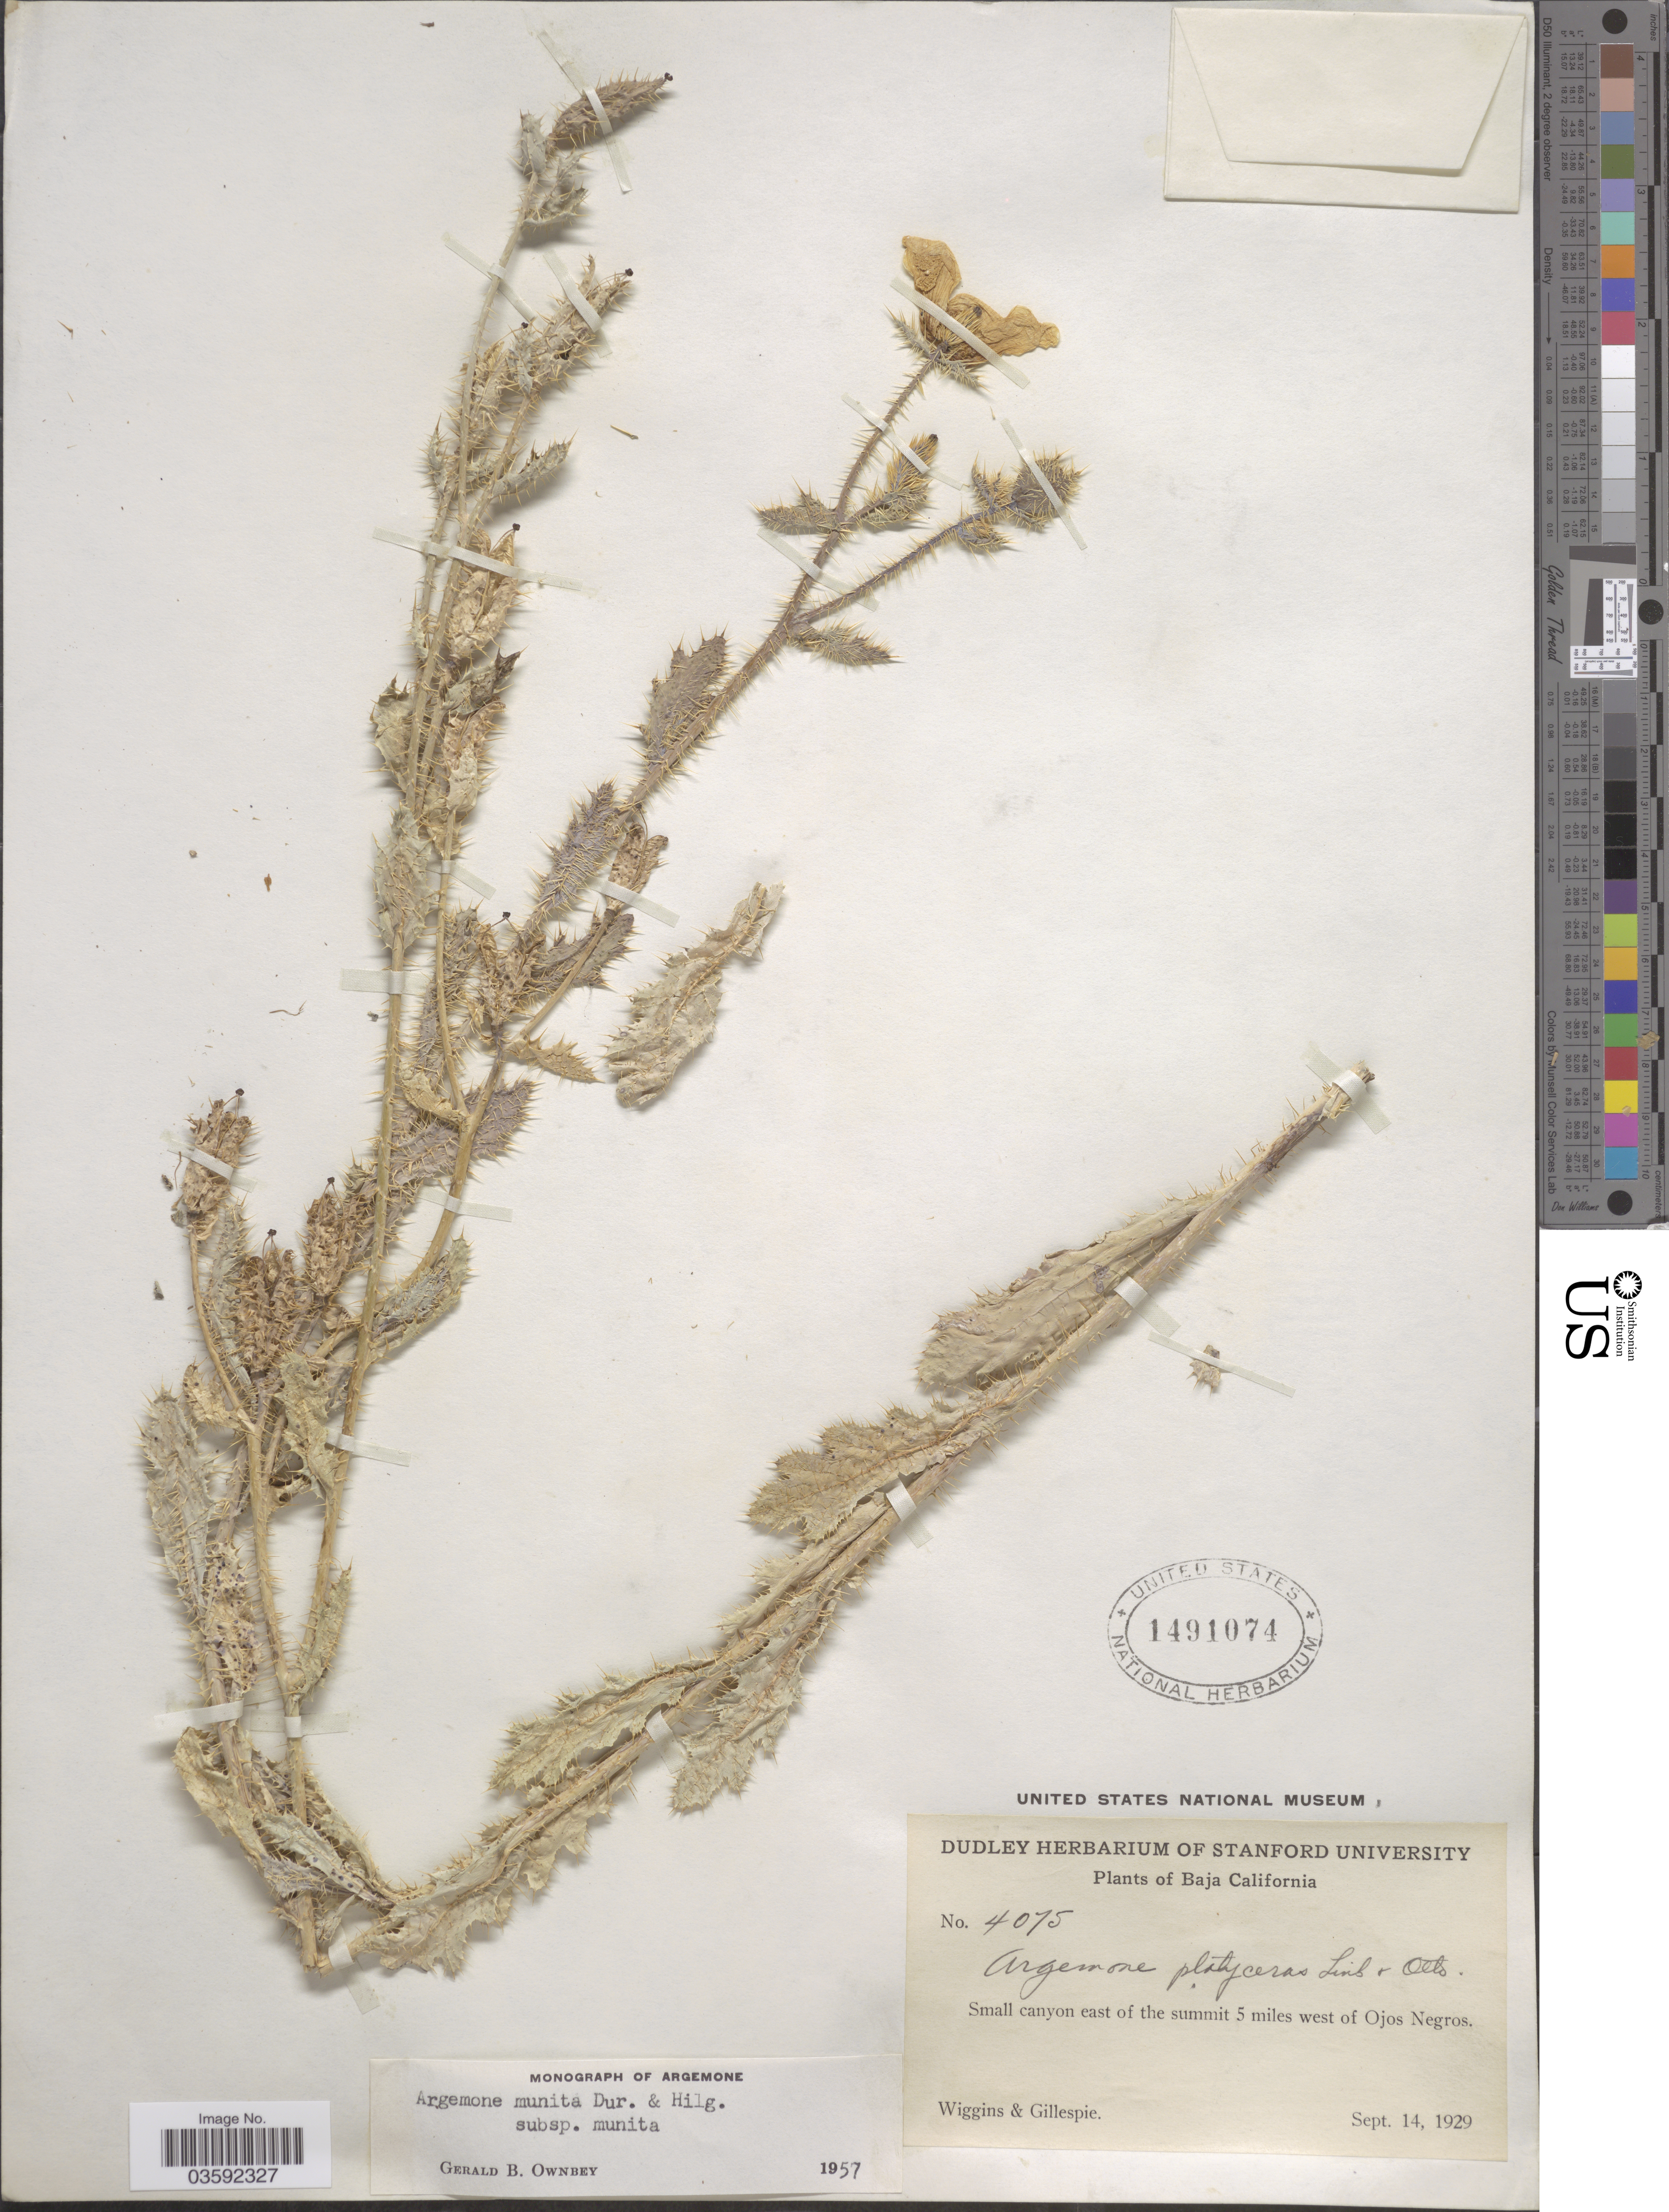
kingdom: Plantae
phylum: Tracheophyta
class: Magnoliopsida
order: Ranunculales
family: Papaveraceae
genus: Argemone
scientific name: Argemone munita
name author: Durand & Hilg.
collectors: -- Wiggins & -- Gillespie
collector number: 4075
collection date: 1929-09-14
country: Mexico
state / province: Baja California Norte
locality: Small canyon east of the summit 5 miles west of Ojos Negros.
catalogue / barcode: US 1491074